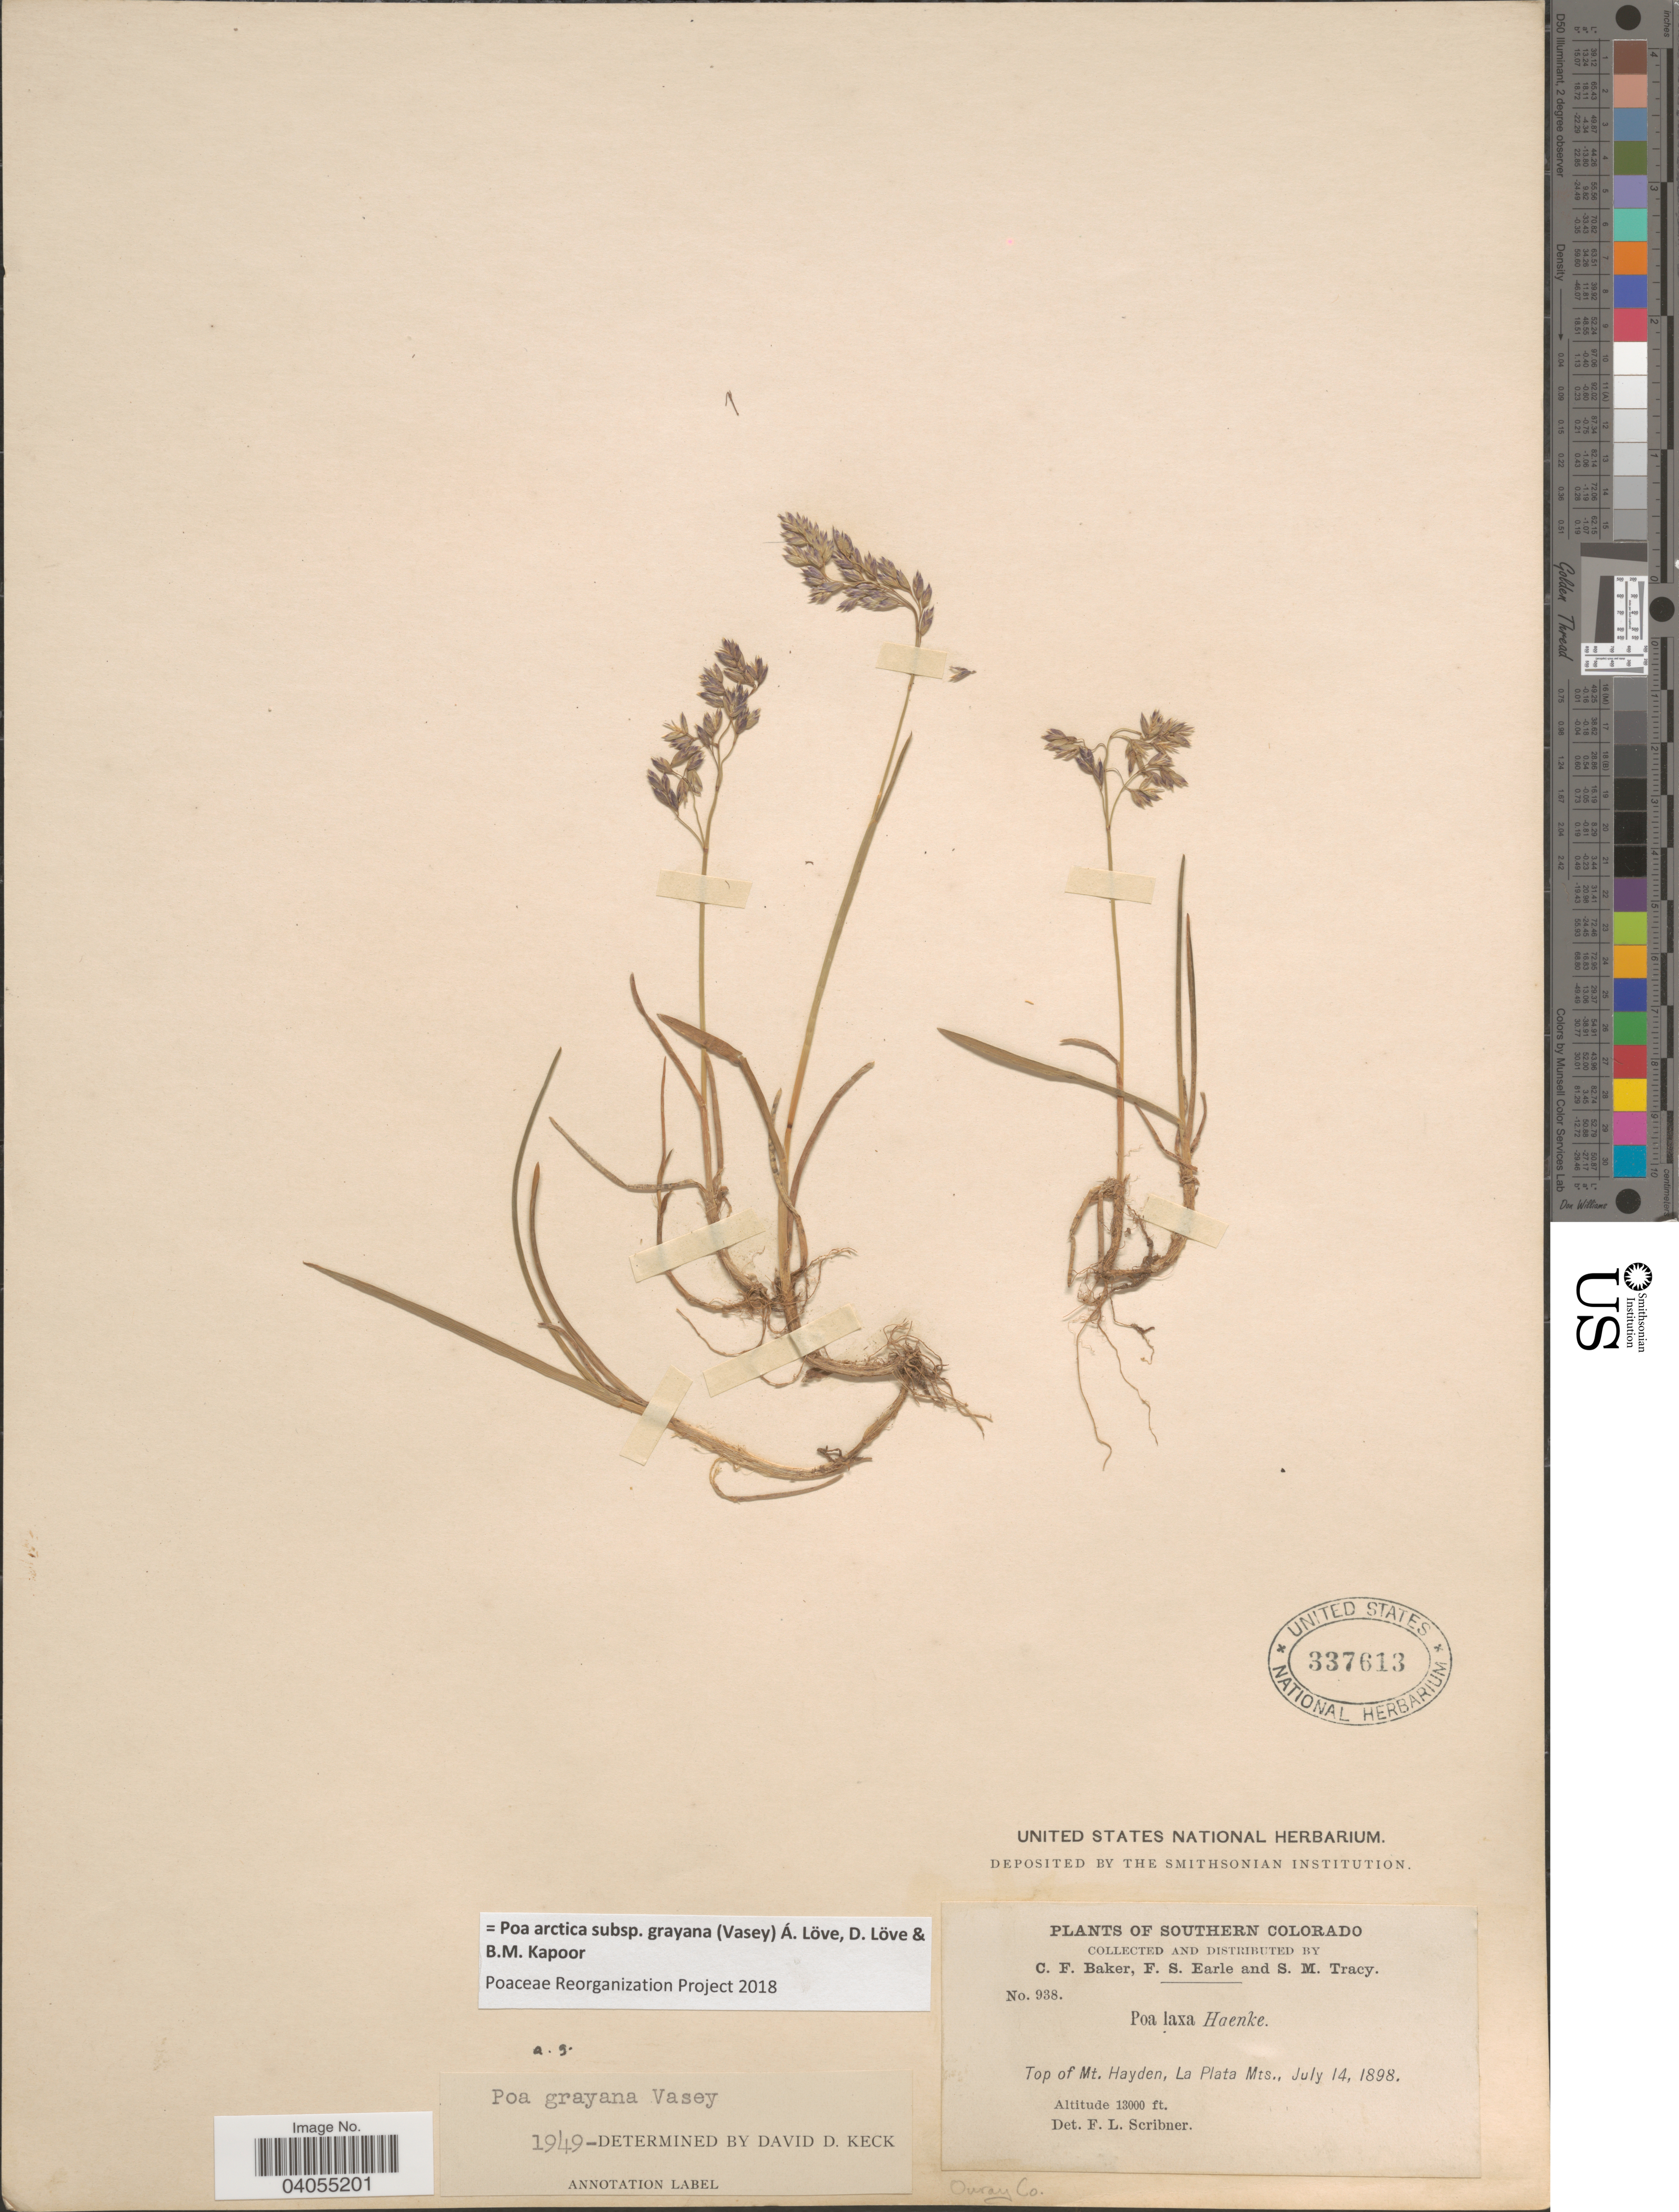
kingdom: Plantae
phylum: Tracheophyta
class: Liliopsida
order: Poales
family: Poaceae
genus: Poa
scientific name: Poa arctica subsp. grayana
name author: (Vasey) Á. Löve et al.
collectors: C. F. Baker, F. S. Earle & S. M. Tracy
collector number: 938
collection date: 1898-07-14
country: United States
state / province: Colorado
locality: Southern Colorado. Top of Mt. Hayden, La Plata Mts.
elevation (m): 3962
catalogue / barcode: US 337613